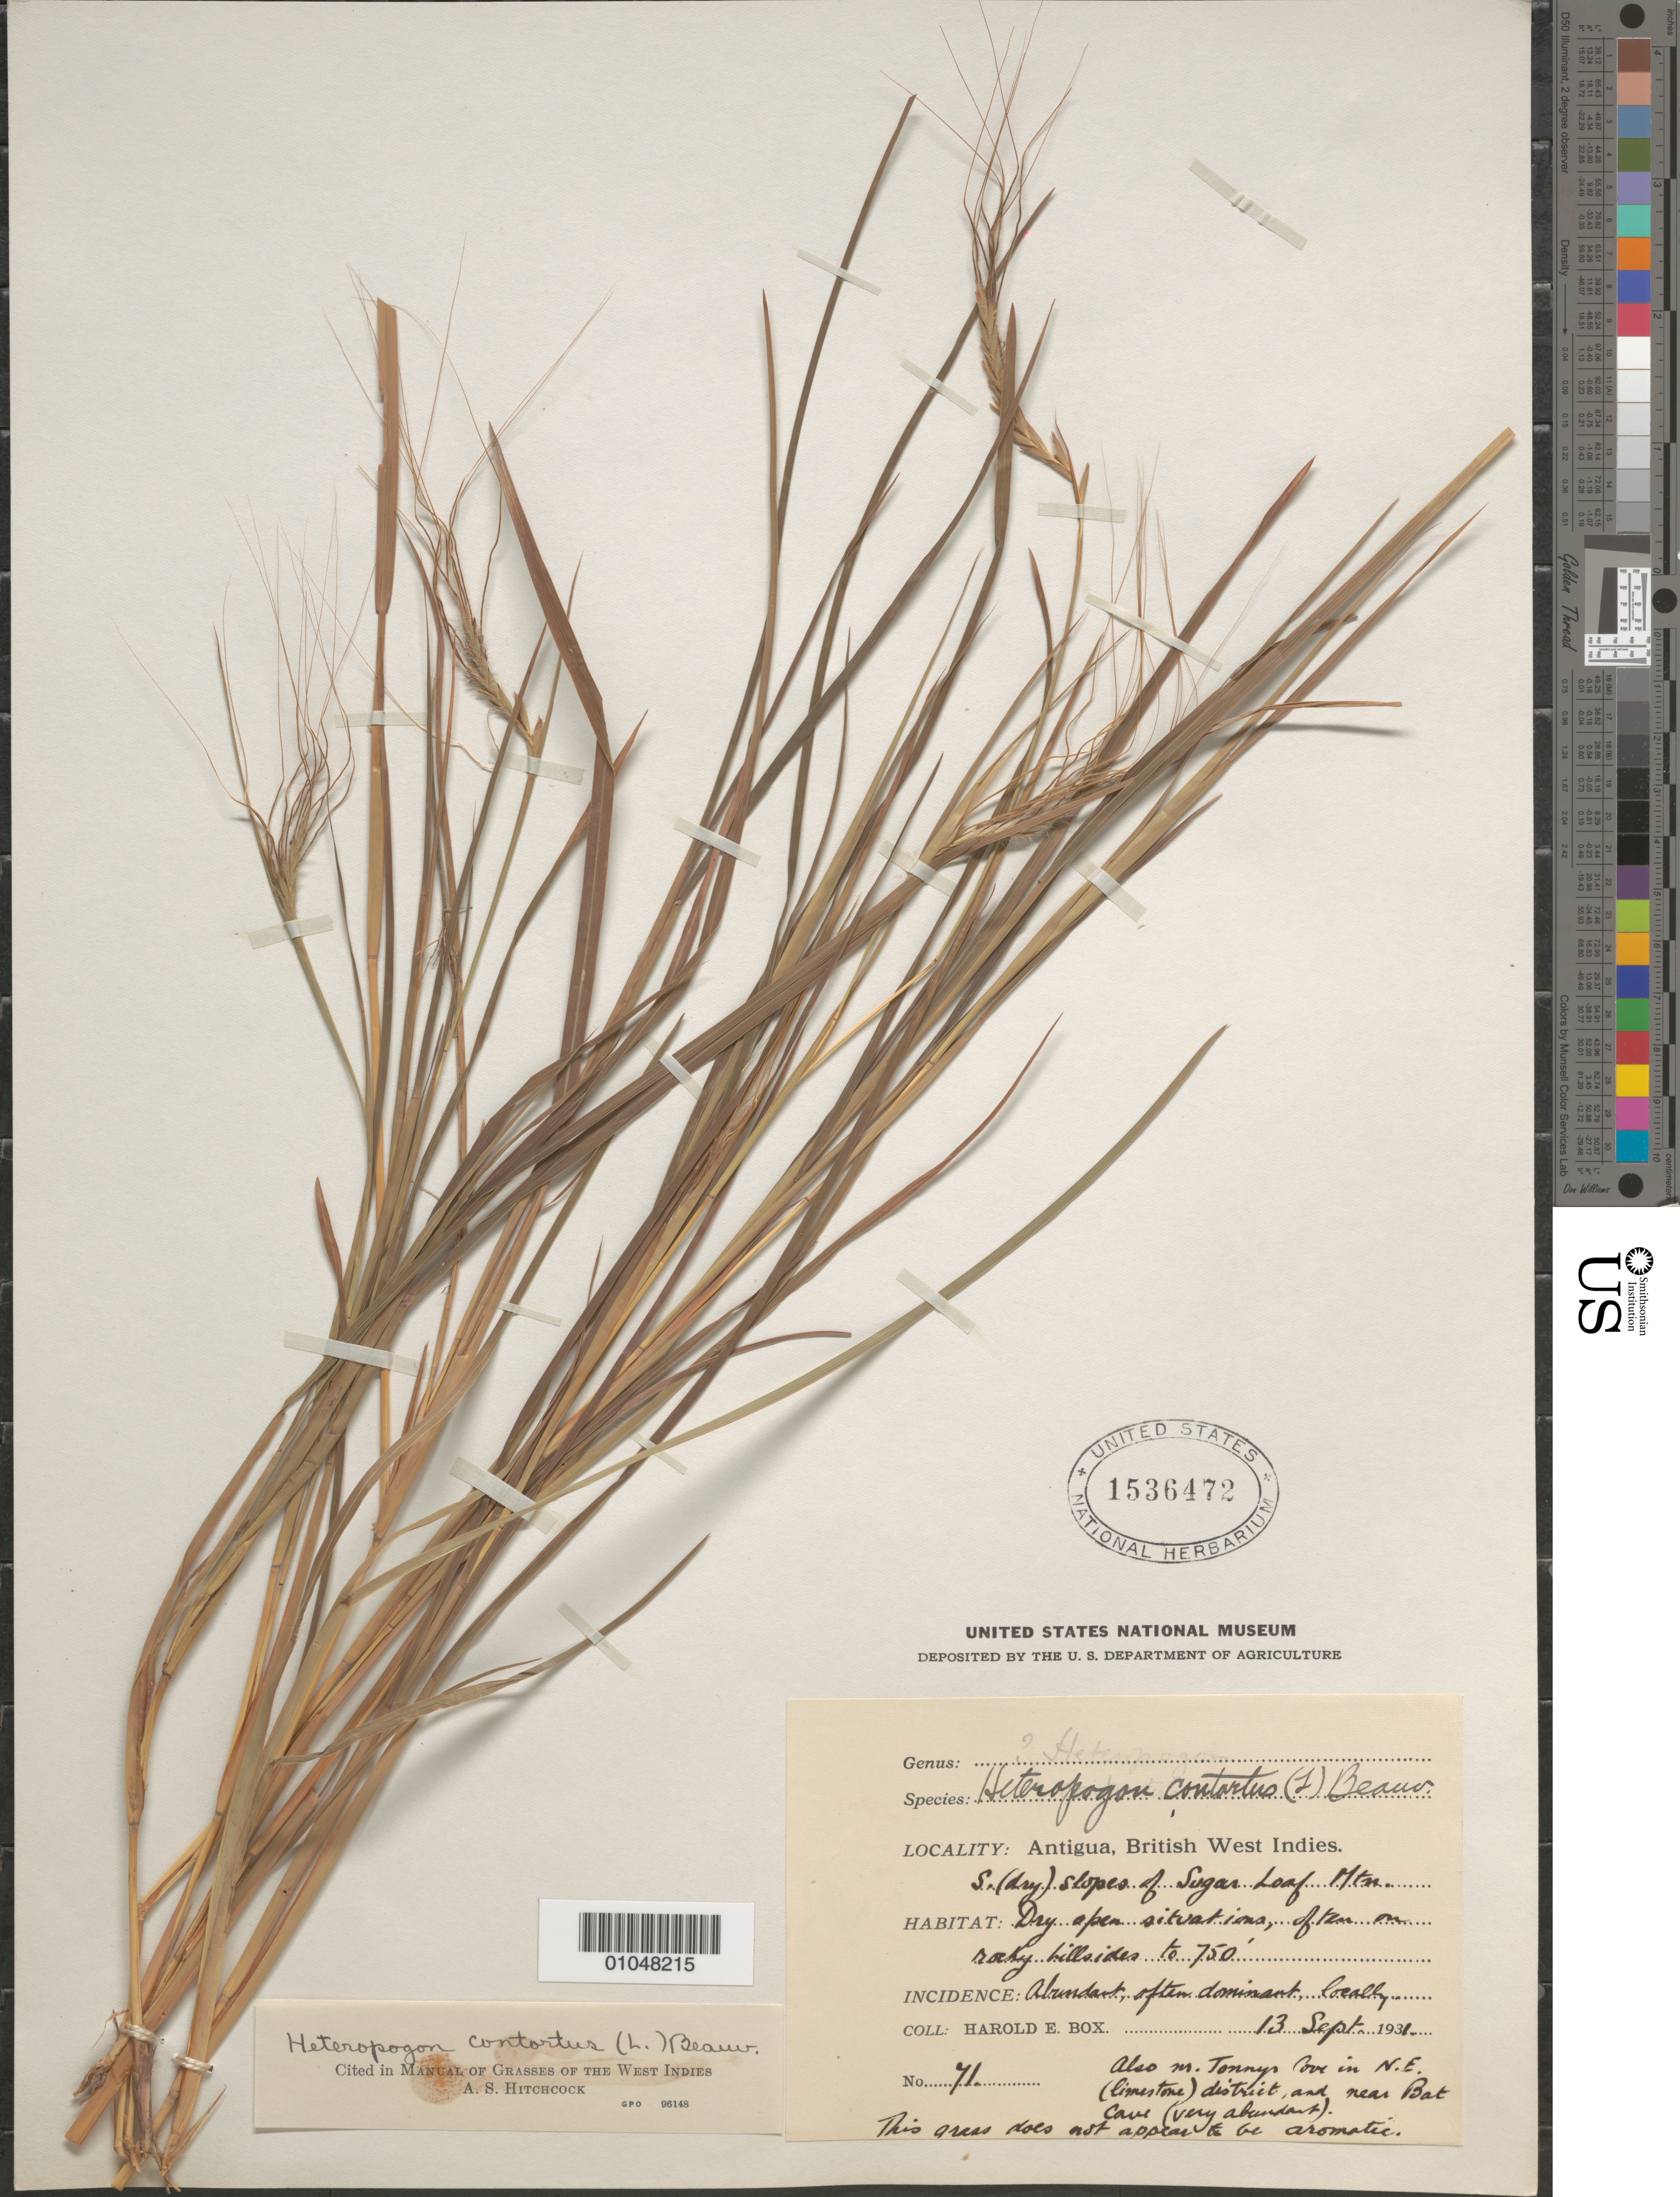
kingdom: Plantae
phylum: Tracheophyta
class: Liliopsida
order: Poales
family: Poaceae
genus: Heteropogon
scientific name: Heteropogon contortus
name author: (L.) P. Beauv. ex Roem. & Schult.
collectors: H. E. Box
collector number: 71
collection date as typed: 13 Sep 1931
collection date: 1931-09-13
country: Antigua and Barbuda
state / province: Saint Paul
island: Antigua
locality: S (dry) slopes of Sugar Loaf Mtn., in Tonny's Cove in NE (limestone) district and near Bat Cave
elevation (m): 229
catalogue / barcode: US 1536472